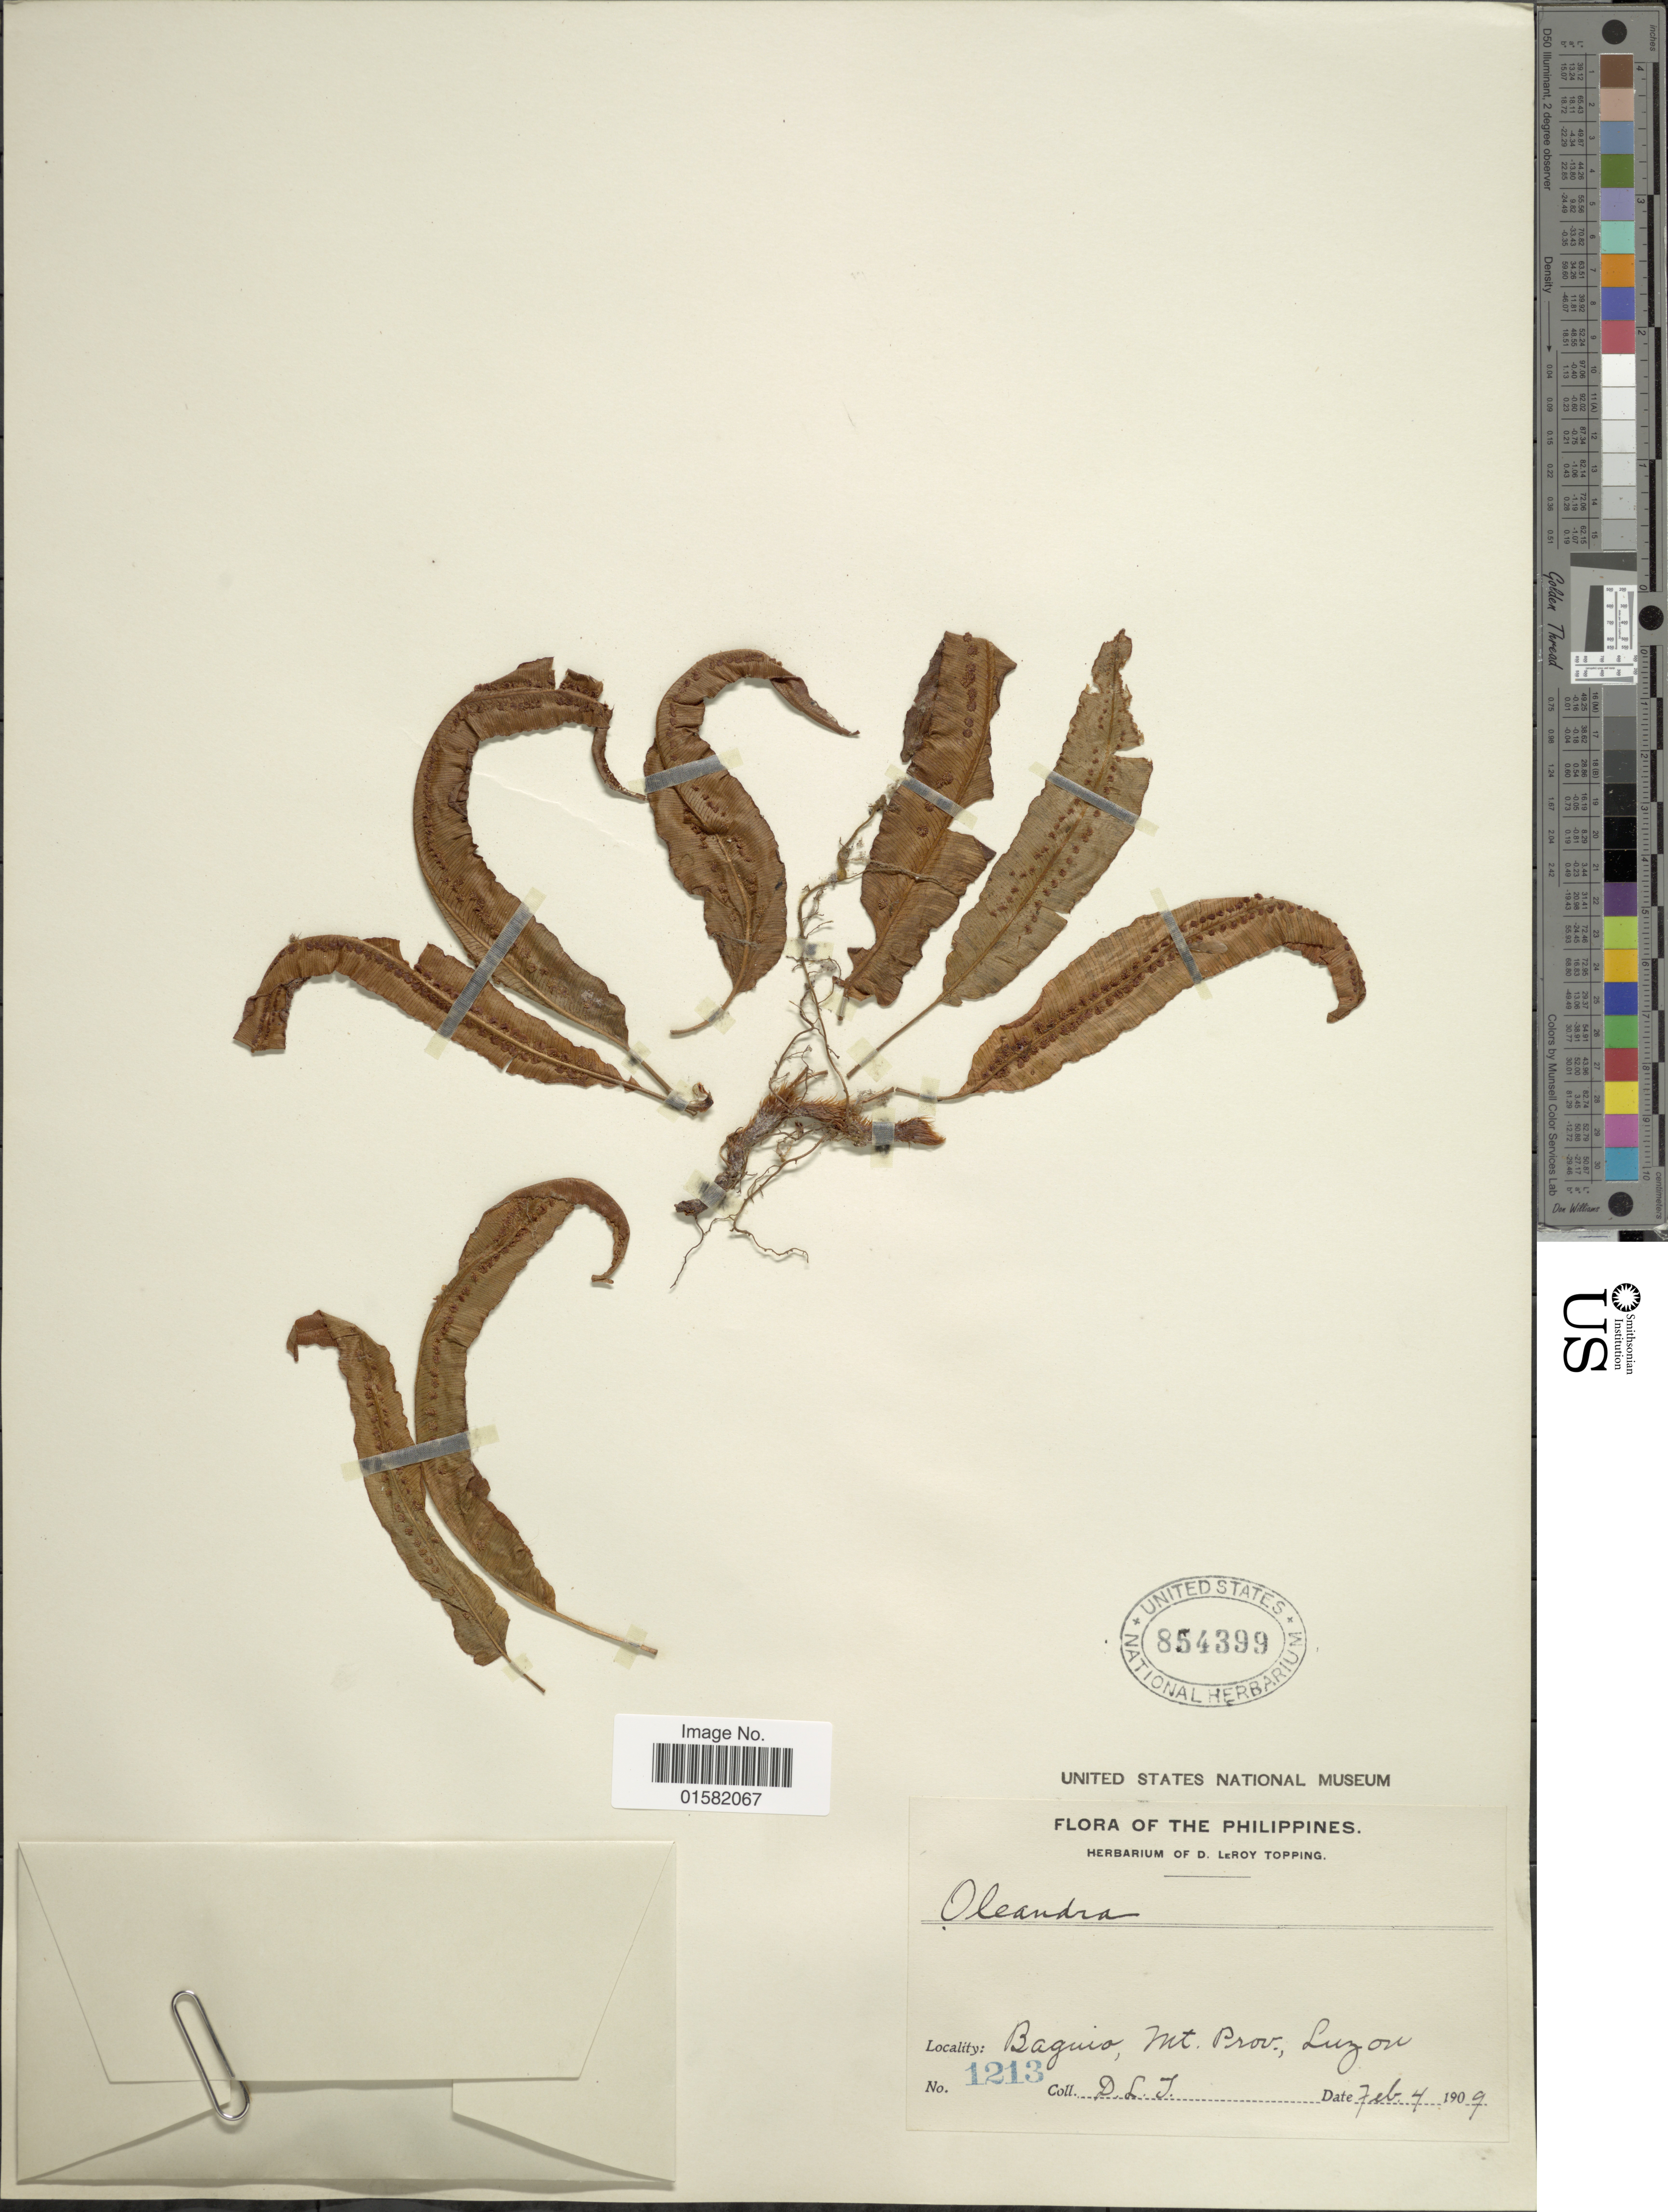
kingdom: Plantae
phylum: Tracheophyta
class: Polypodiopsida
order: Polypodiales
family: Oleandraceae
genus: Oleandra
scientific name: Oleandra cumingii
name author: J. Sm. ex C. Presl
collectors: D. L. Topping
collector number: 1213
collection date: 1909-02-04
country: Philippines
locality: The Philippines, Baguio, Mt. Prov., Luzon.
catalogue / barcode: US 854399